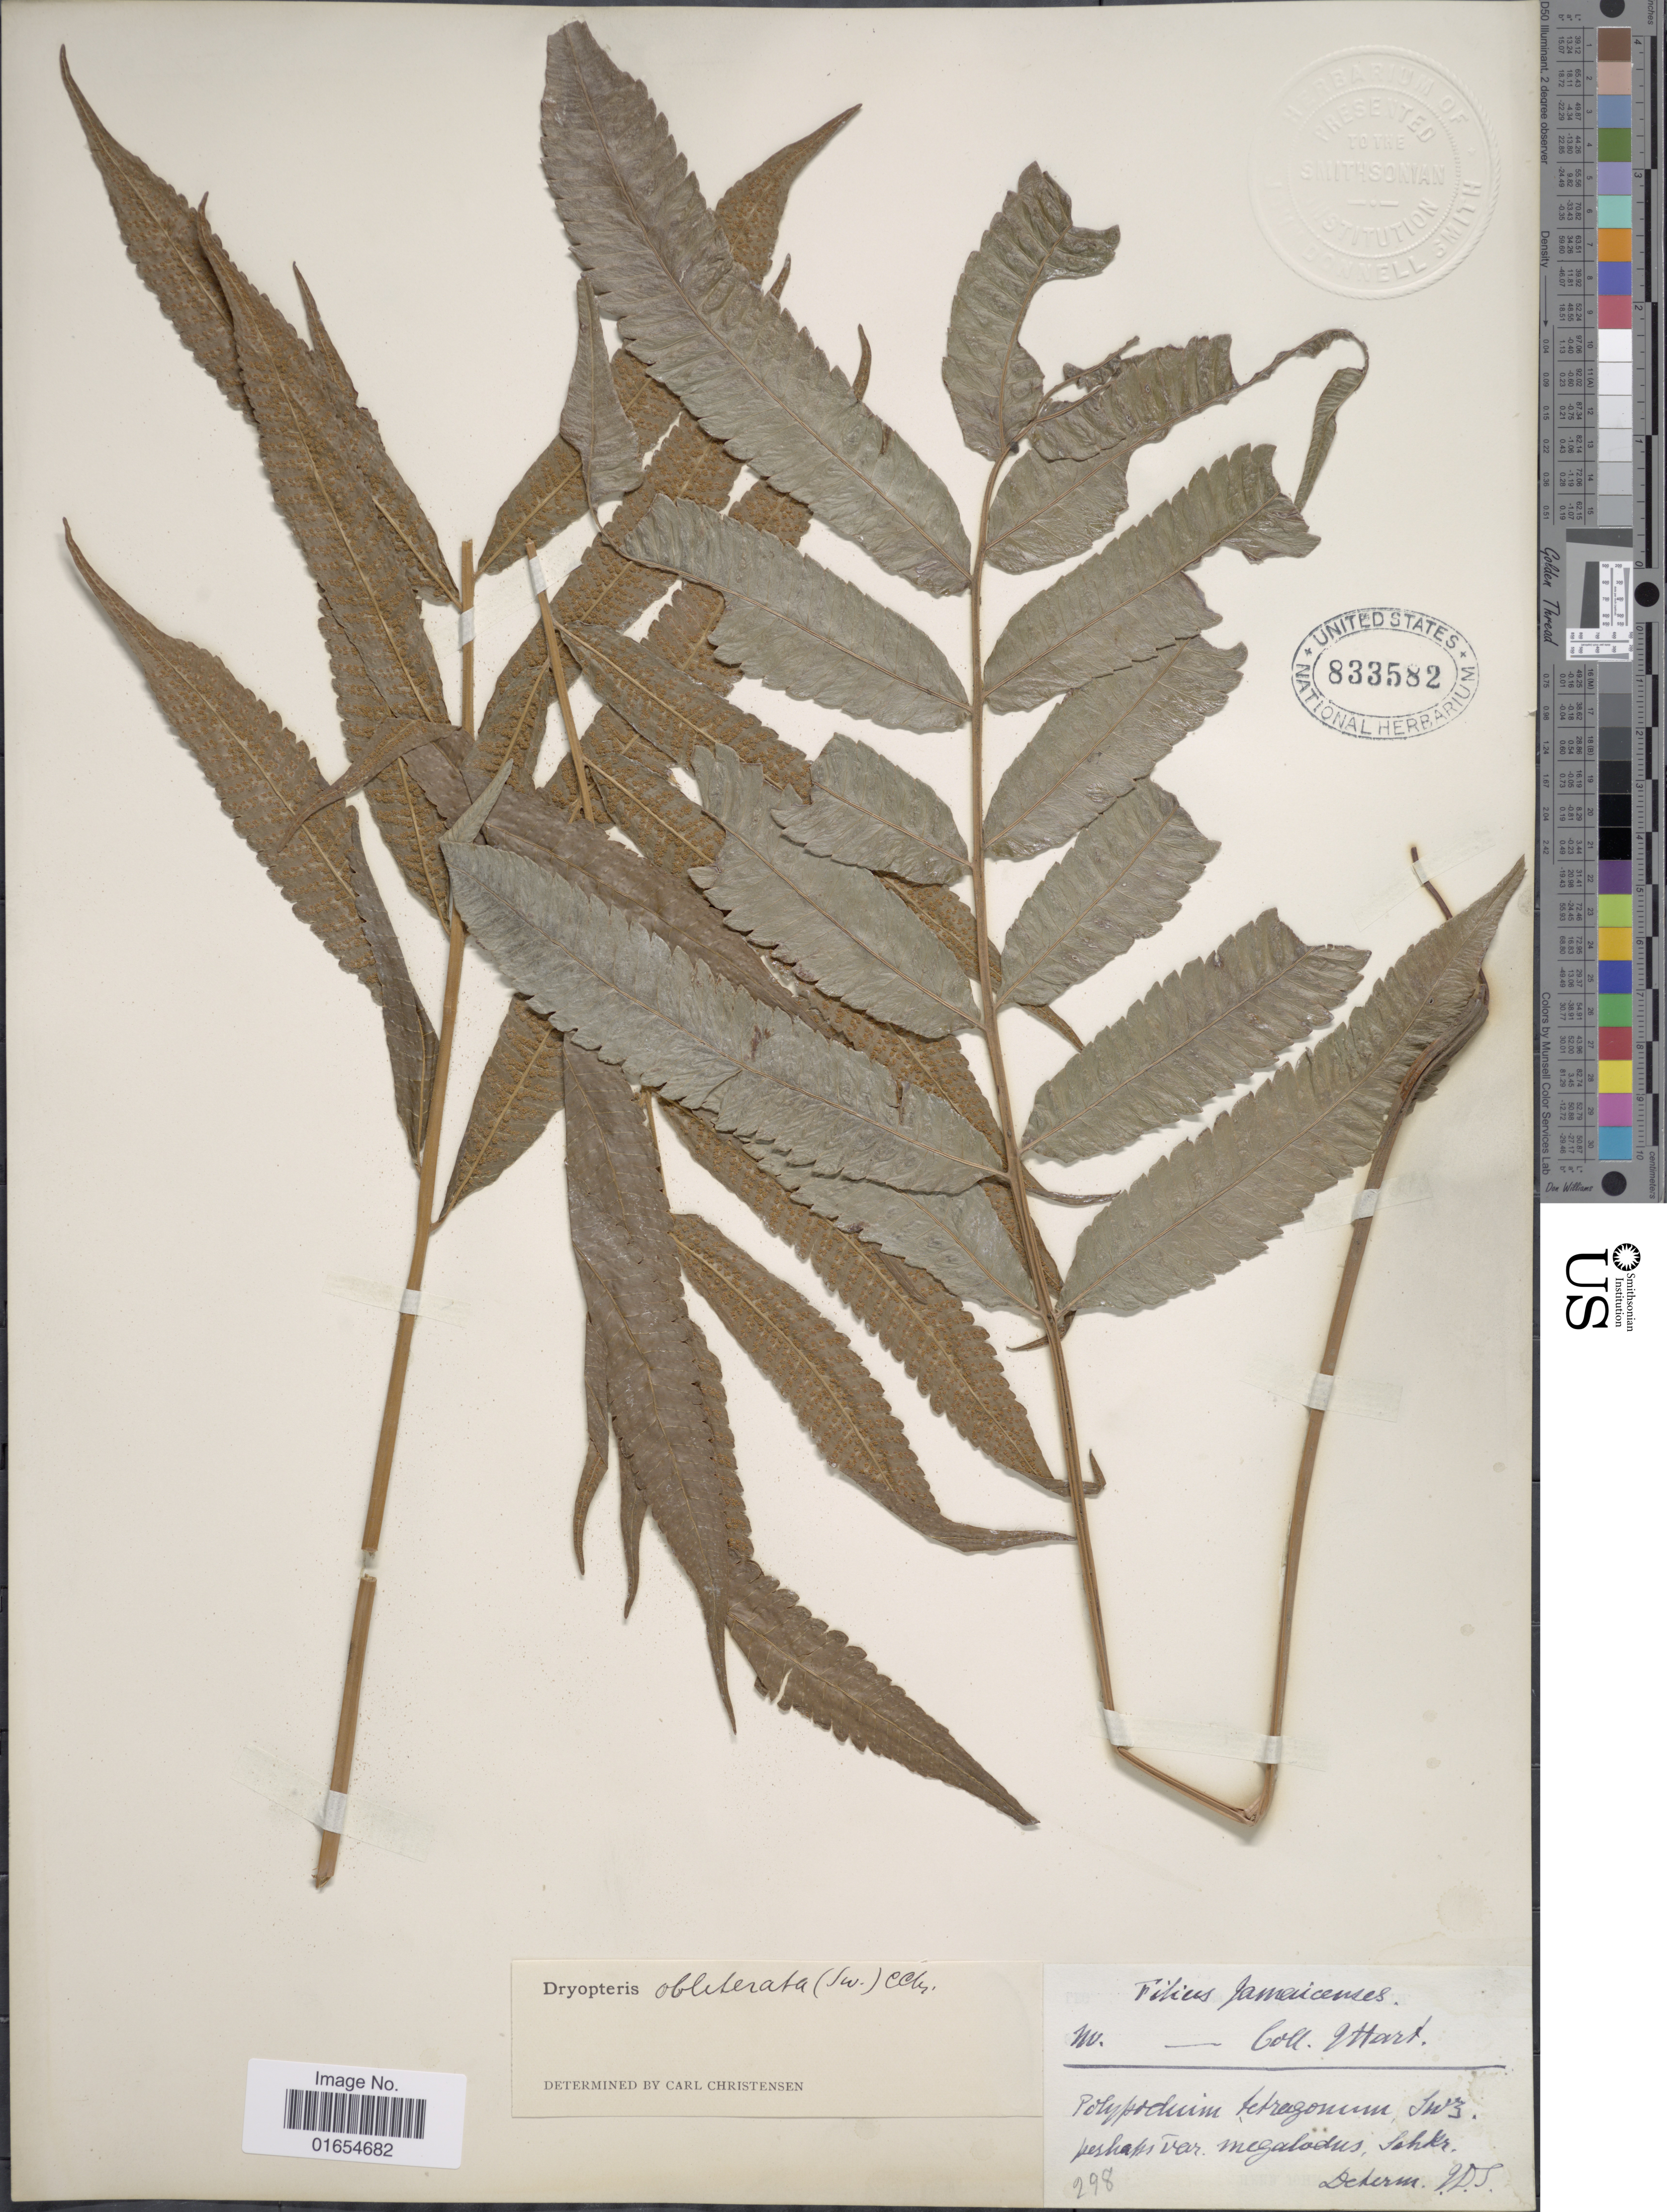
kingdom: Plantae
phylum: Tracheophyta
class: Polypodiopsida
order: Polypodiales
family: Thelypteridaceae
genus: Goniopteris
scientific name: Goniopteris obliterata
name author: (Sw.) C. Presl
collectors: J. Hart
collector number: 298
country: Jamaica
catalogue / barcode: US 833582